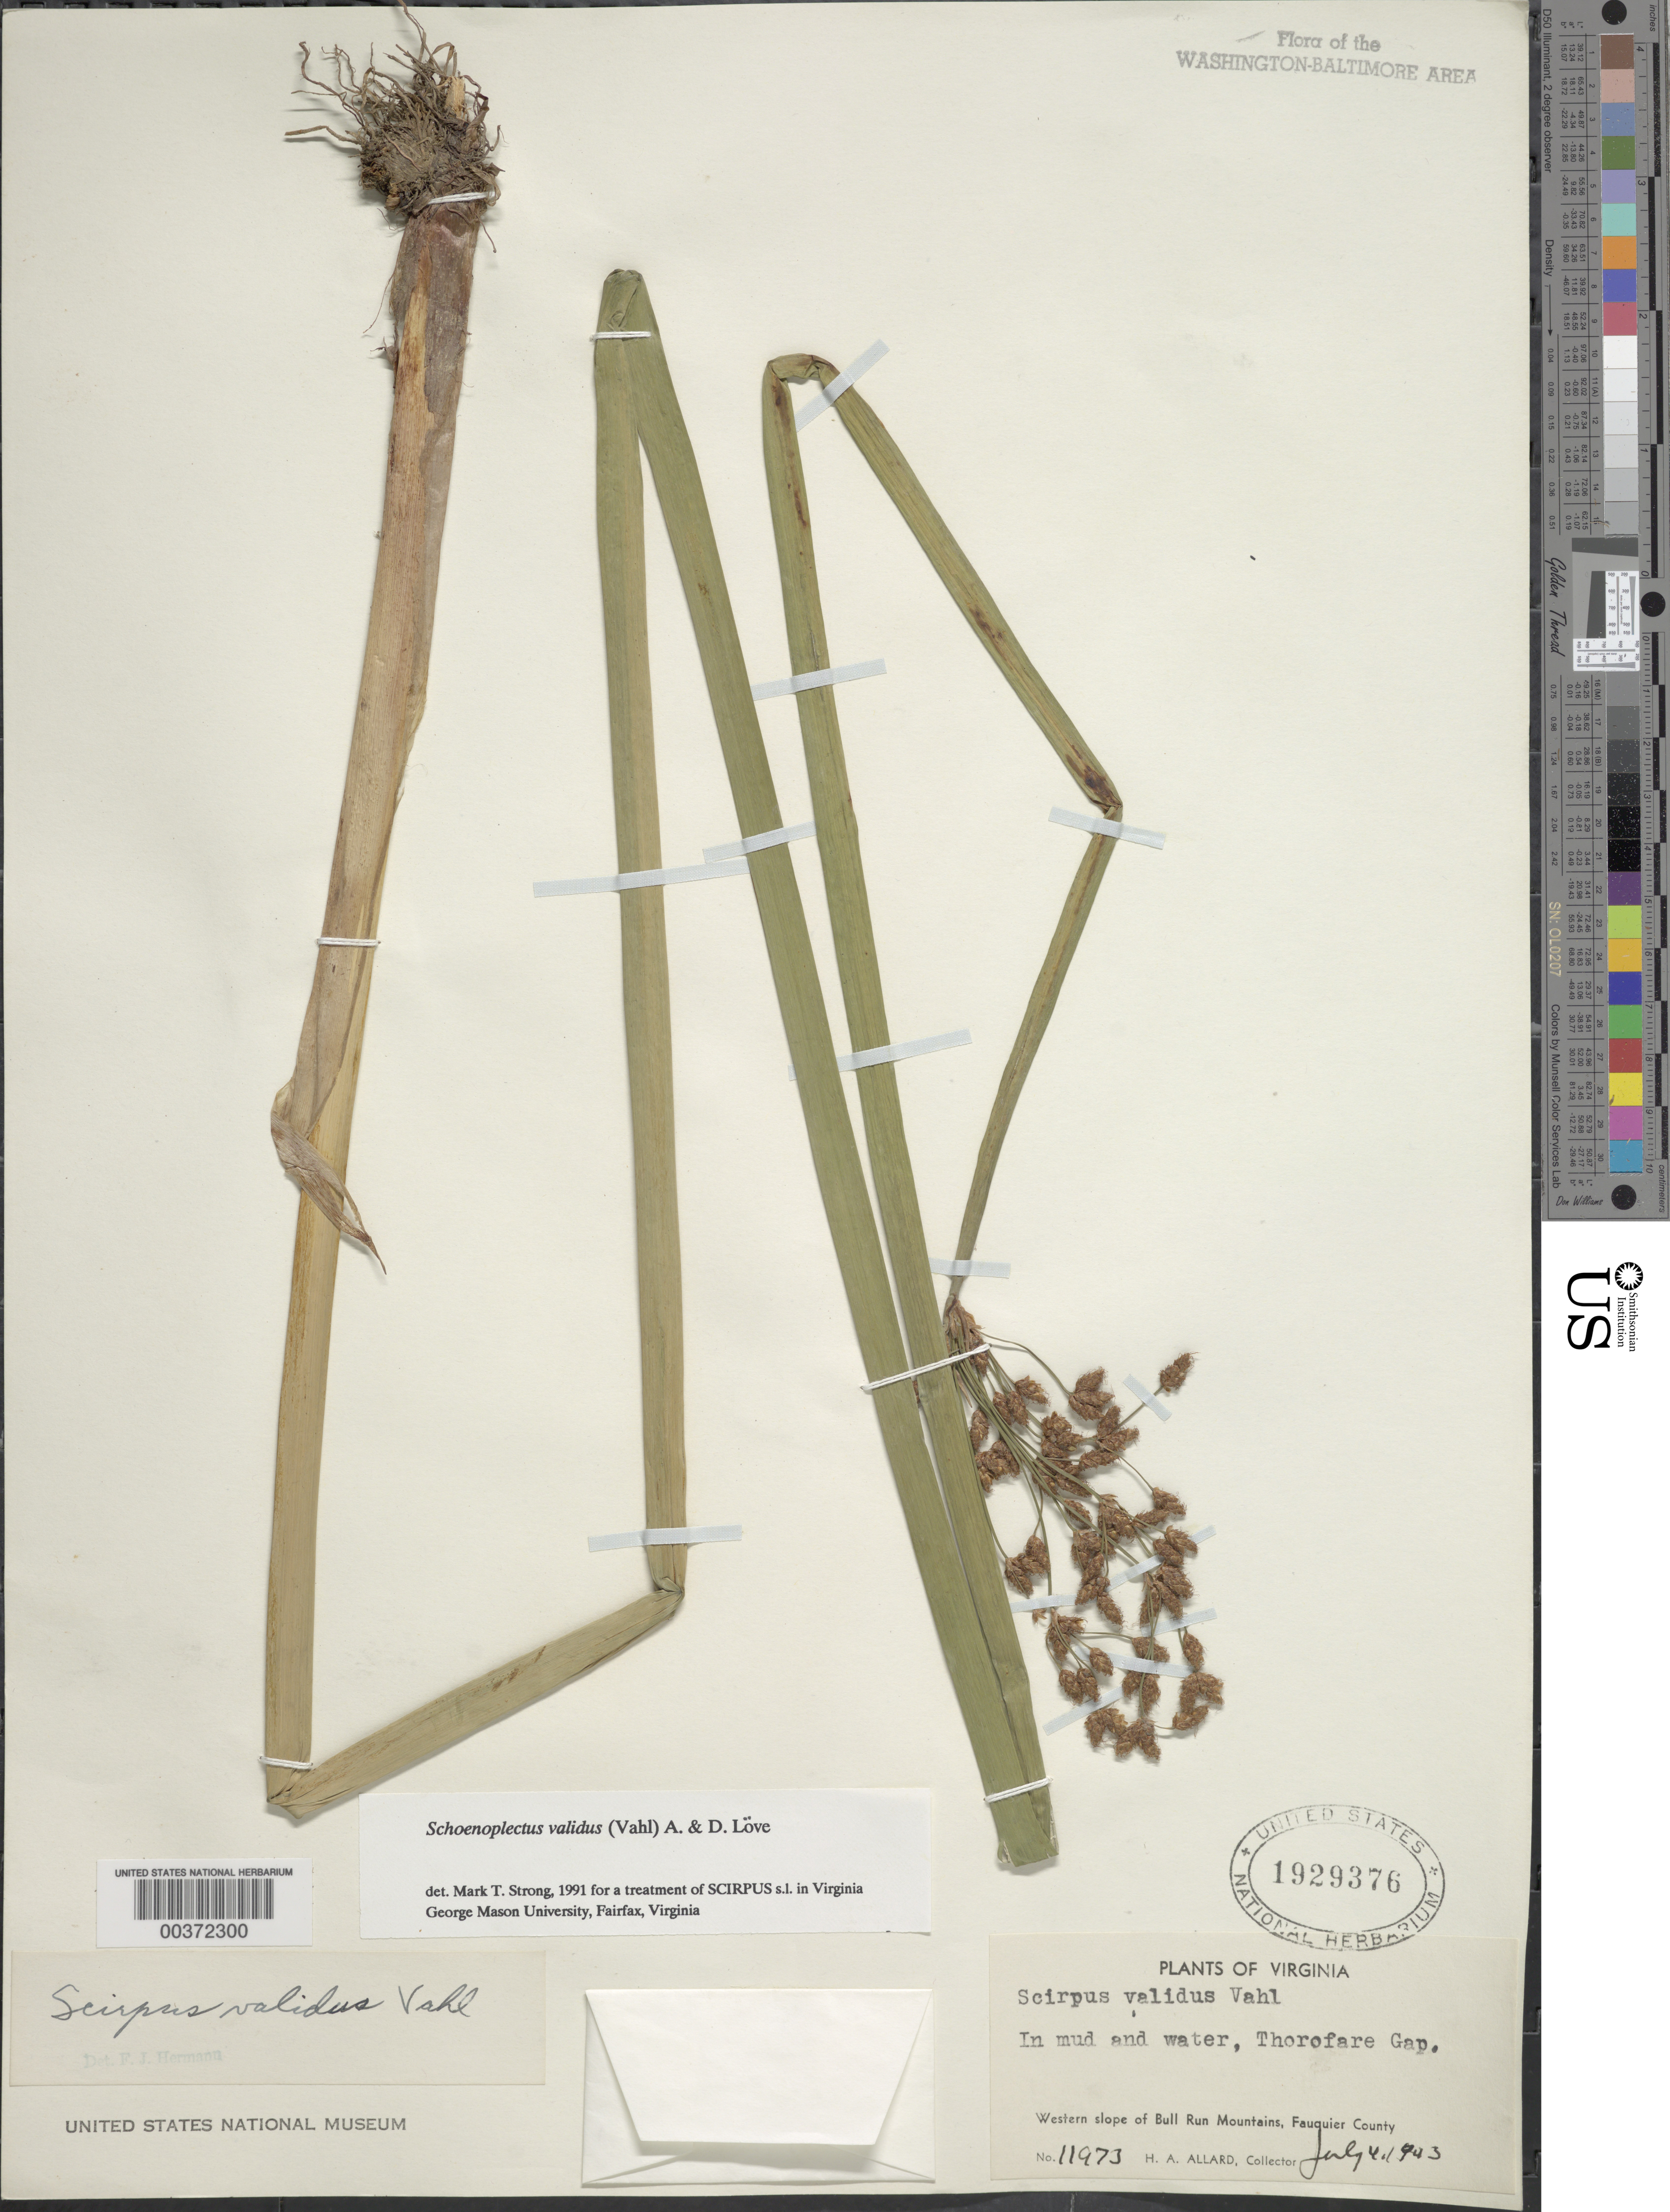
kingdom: Plantae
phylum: Tracheophyta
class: Liliopsida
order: Poales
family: Cyperaceae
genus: Schoenoplectus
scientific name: Schoenoplectus validus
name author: (Vahl) Á. Löve & D. Löve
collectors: H. A. Allard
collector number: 11973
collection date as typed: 04 Jul 1943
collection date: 1943-07-04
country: United States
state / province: Virginia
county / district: Fauquier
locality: Thorofare Gap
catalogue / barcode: US 1929376